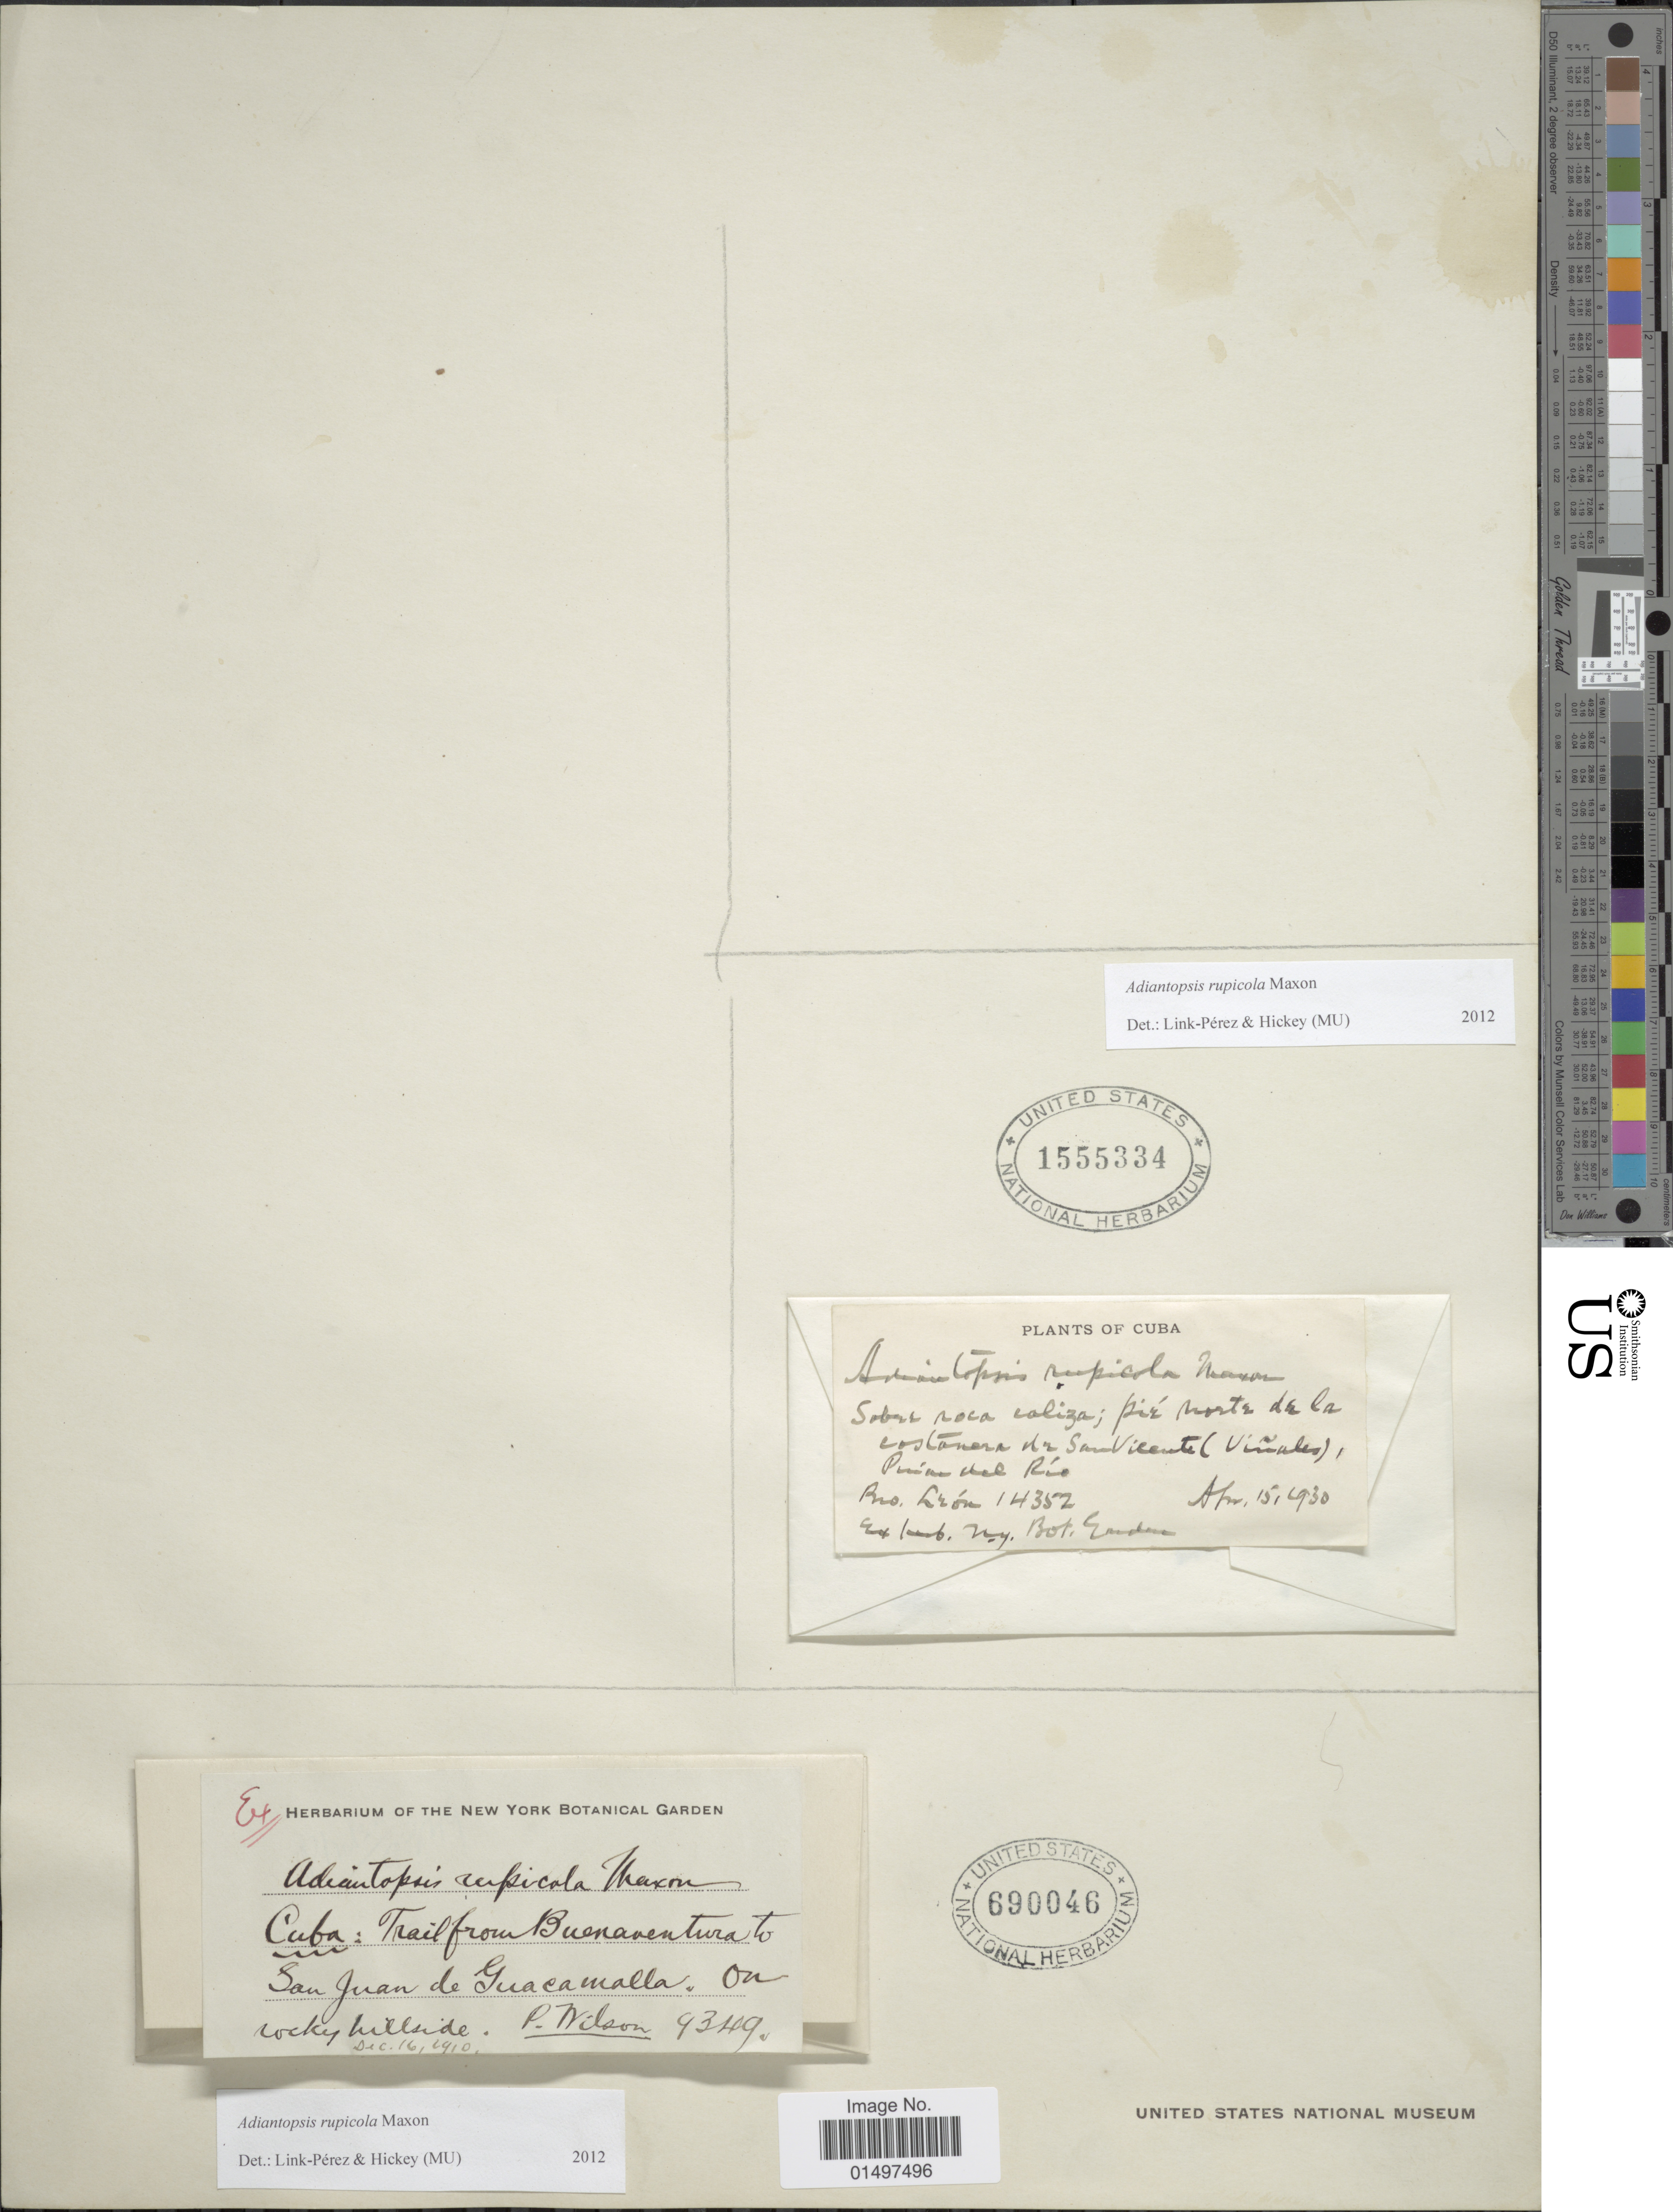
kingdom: Plantae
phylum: Tracheophyta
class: Polypodiopsida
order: Polypodiales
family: Pteridaceae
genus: Adiantopsis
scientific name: Adiantopsis rupicola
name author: Maxon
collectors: B. León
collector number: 14352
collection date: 1930-04-15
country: Cuba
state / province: Pinar del Río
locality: Sobre roca caliza; pie norte de la costanera de San Vicente (Vinales).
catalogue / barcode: US 1555334-2